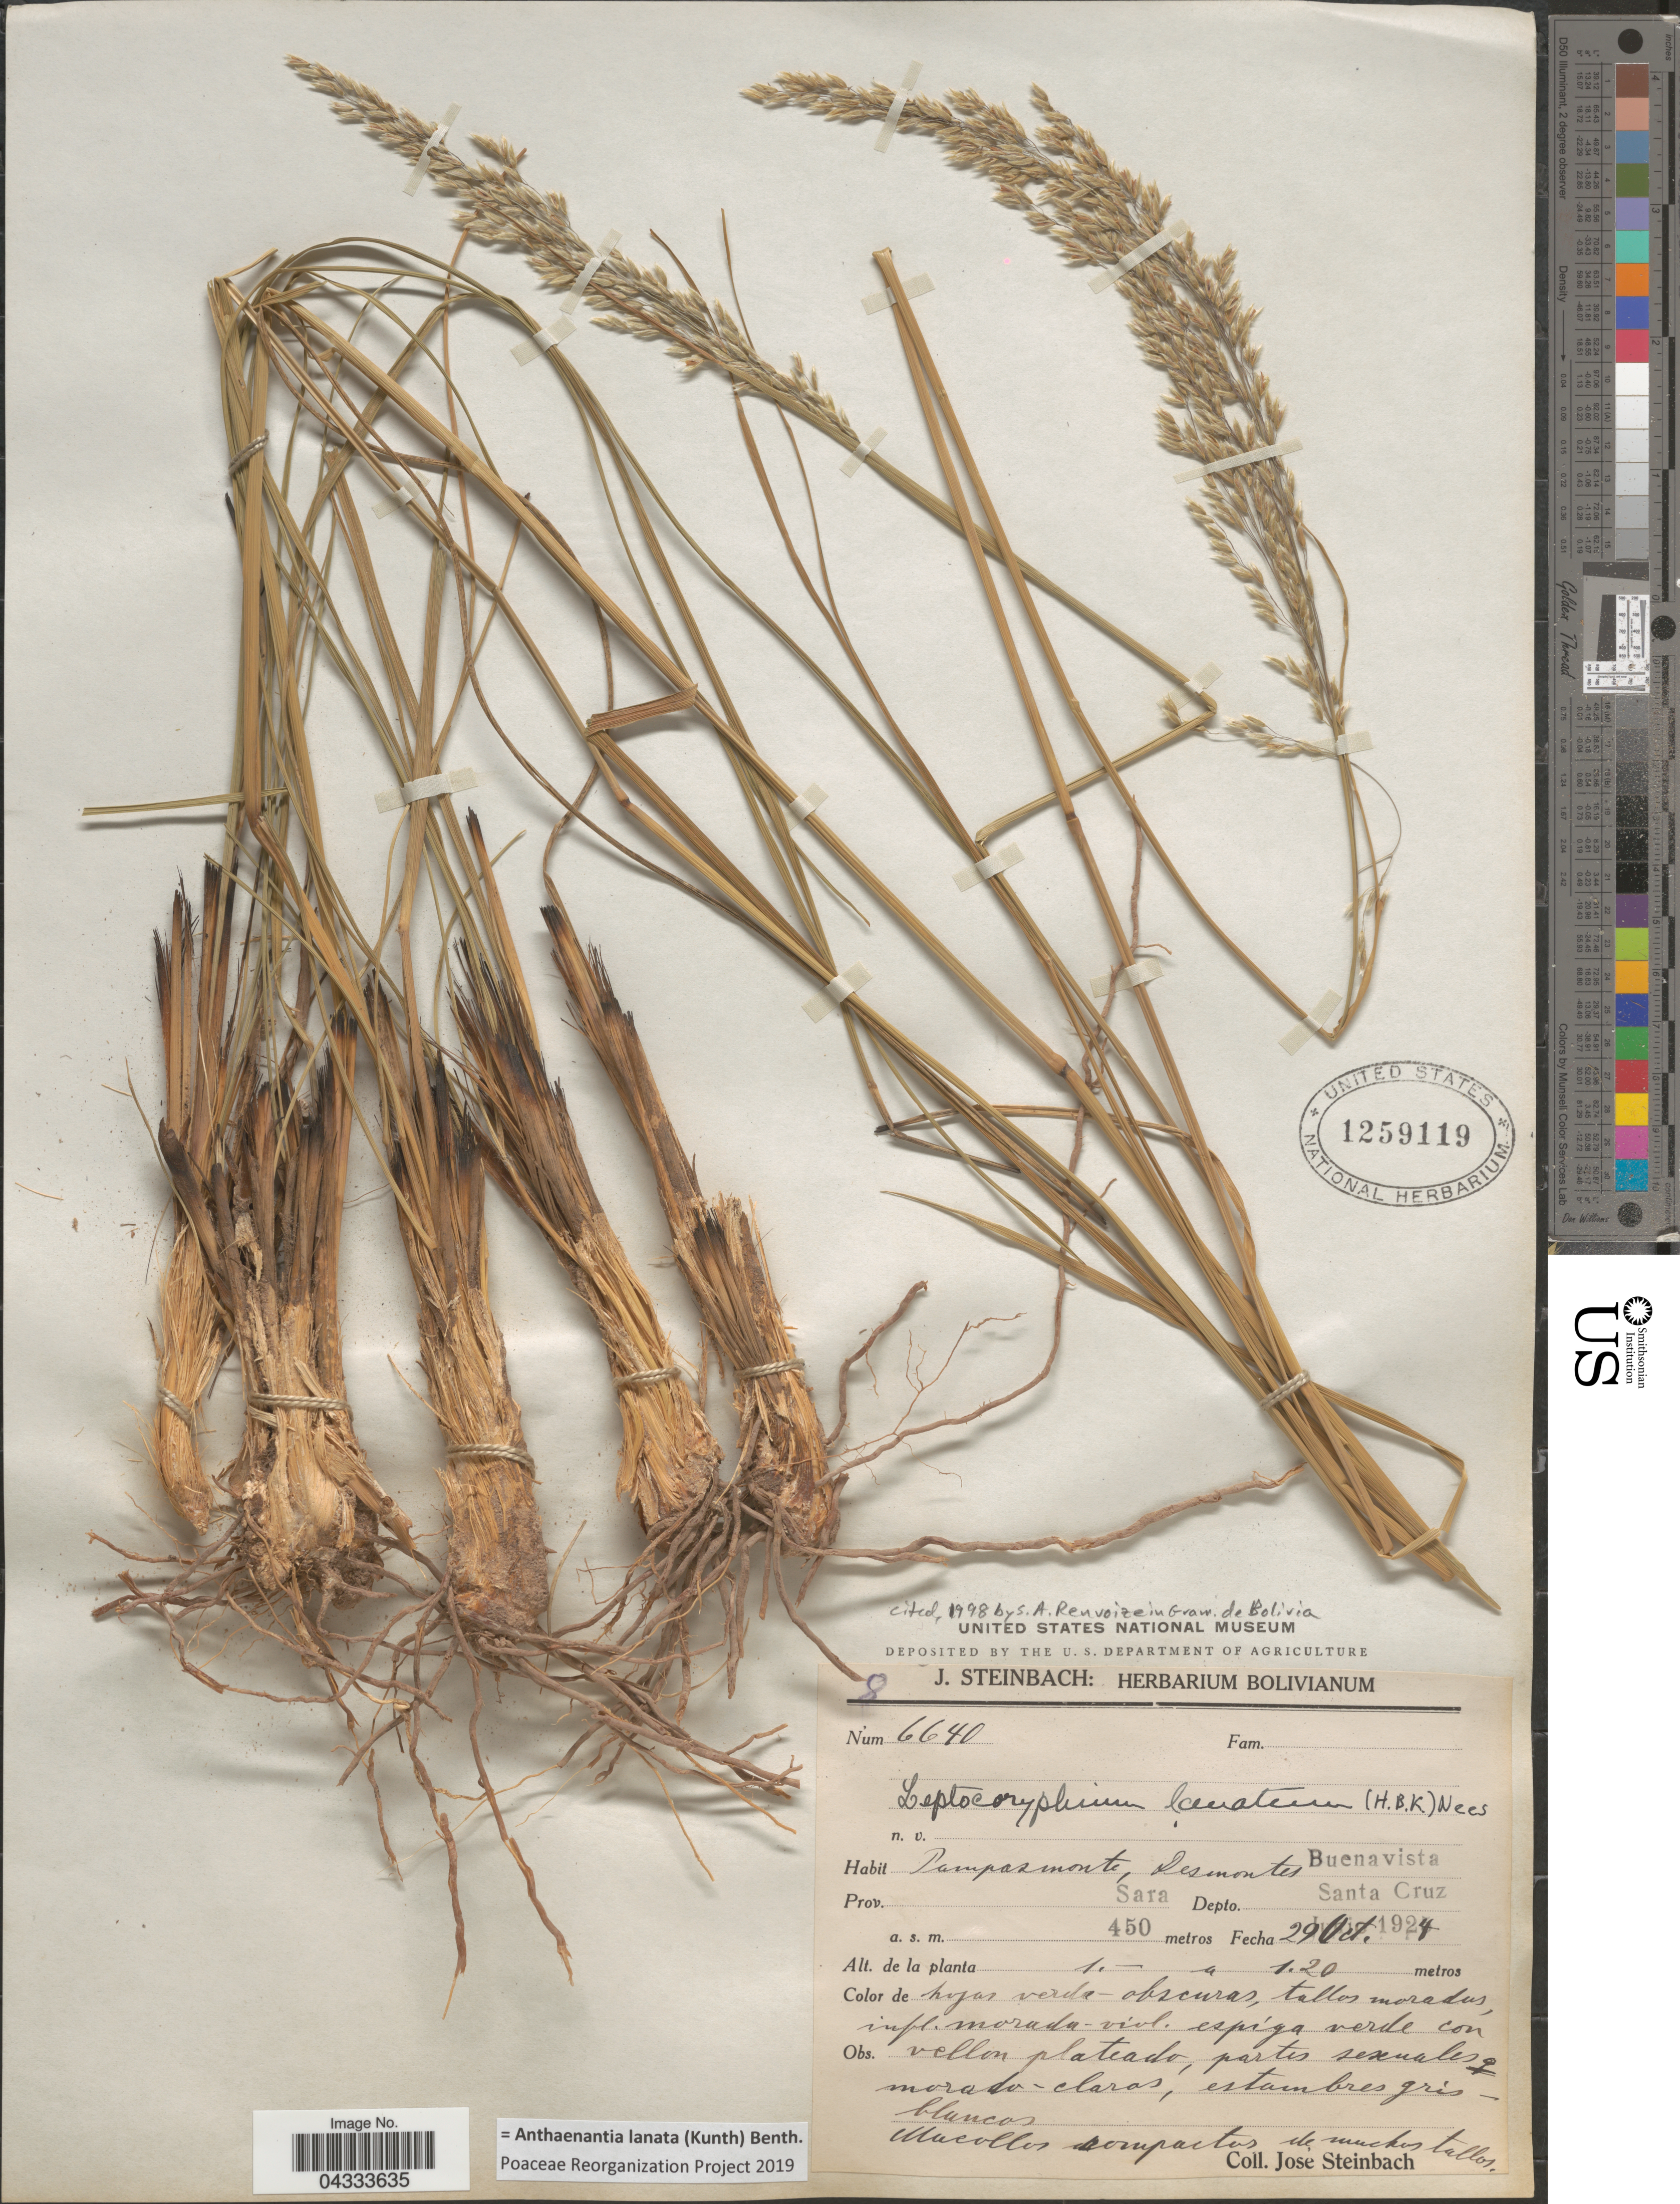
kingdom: Plantae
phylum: Tracheophyta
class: Liliopsida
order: Poales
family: Poaceae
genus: Anthaenantia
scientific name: Anthaenantia lanata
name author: (Kunth) Benth.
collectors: J. Steinbach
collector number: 6640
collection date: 1924-10-29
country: Bolivia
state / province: Santa Cruz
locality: Pampasmonte, Desmontes, Buenavista. Prov. Sara. Depto. Santa Cruz.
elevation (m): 450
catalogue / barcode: US 1259119